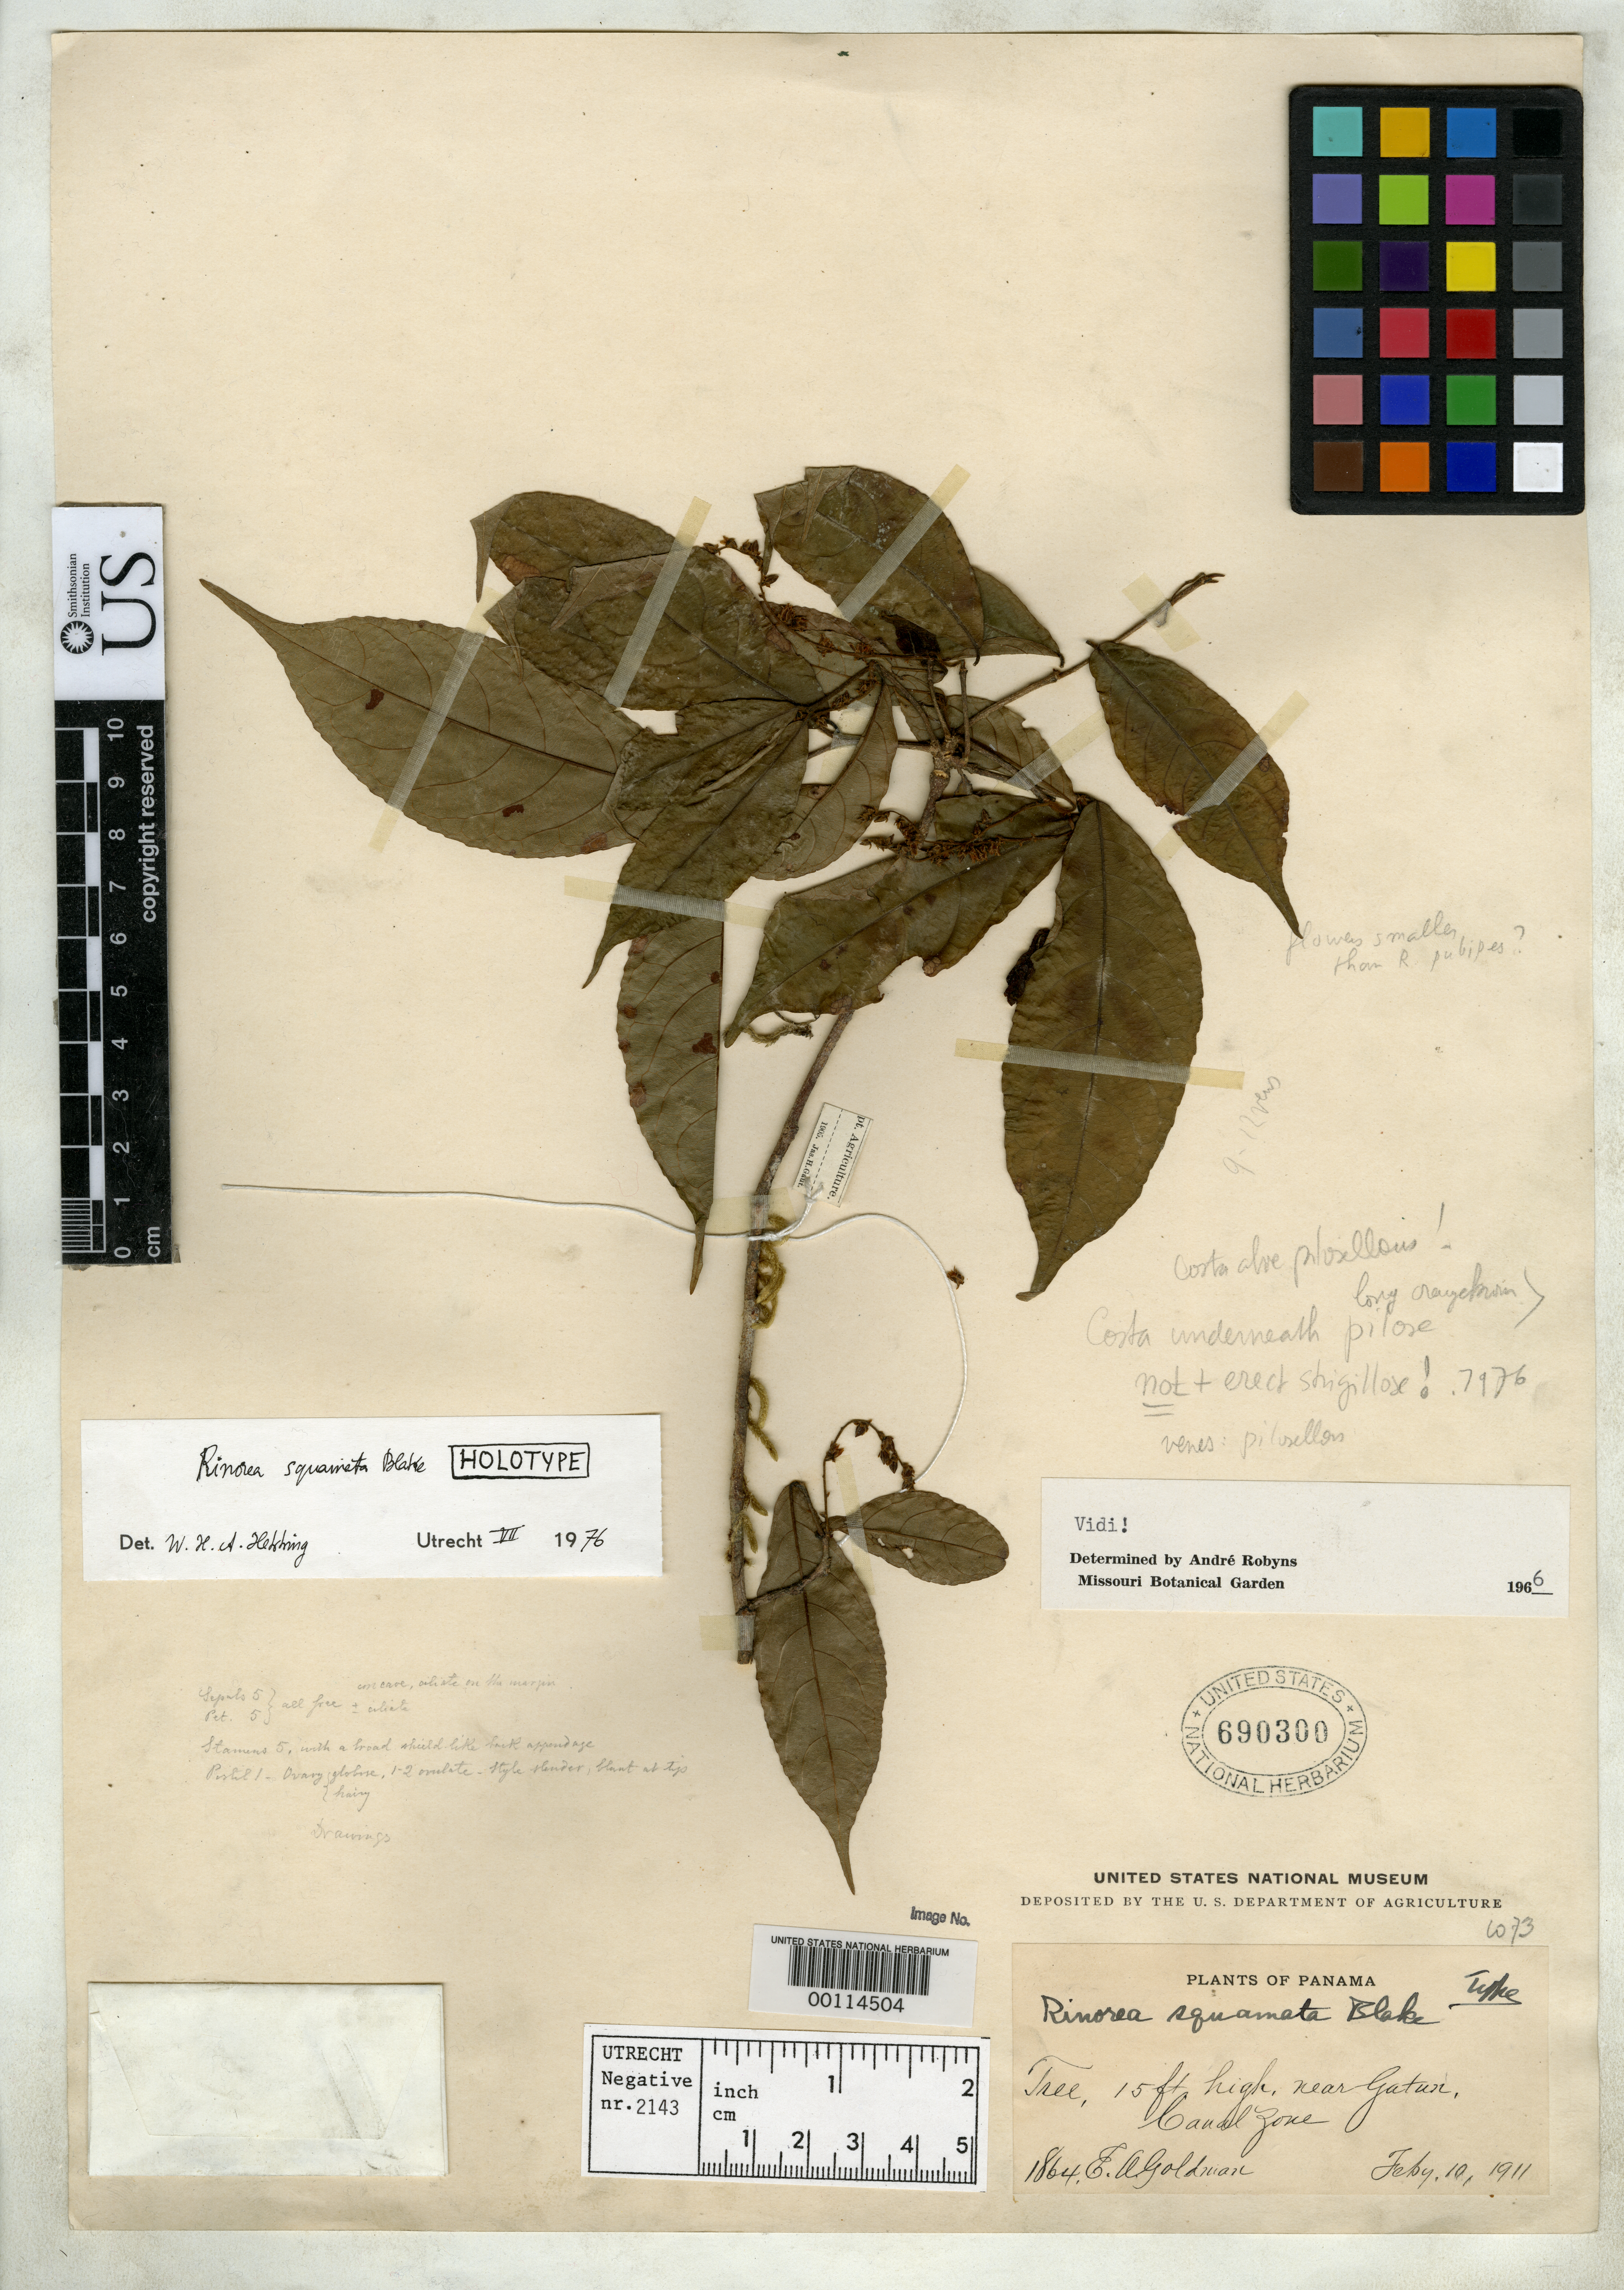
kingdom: Plantae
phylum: Tracheophyta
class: Magnoliopsida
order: Malpighiales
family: Violaceae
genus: Rinorea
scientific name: Rinorea squamata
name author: S.F. Blake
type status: Holotype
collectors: E. A. Goldman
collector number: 1864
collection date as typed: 10 Feb 1911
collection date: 1911-02-10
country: Panama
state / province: Colón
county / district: Canal Zone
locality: Gatun.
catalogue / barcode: US 690300